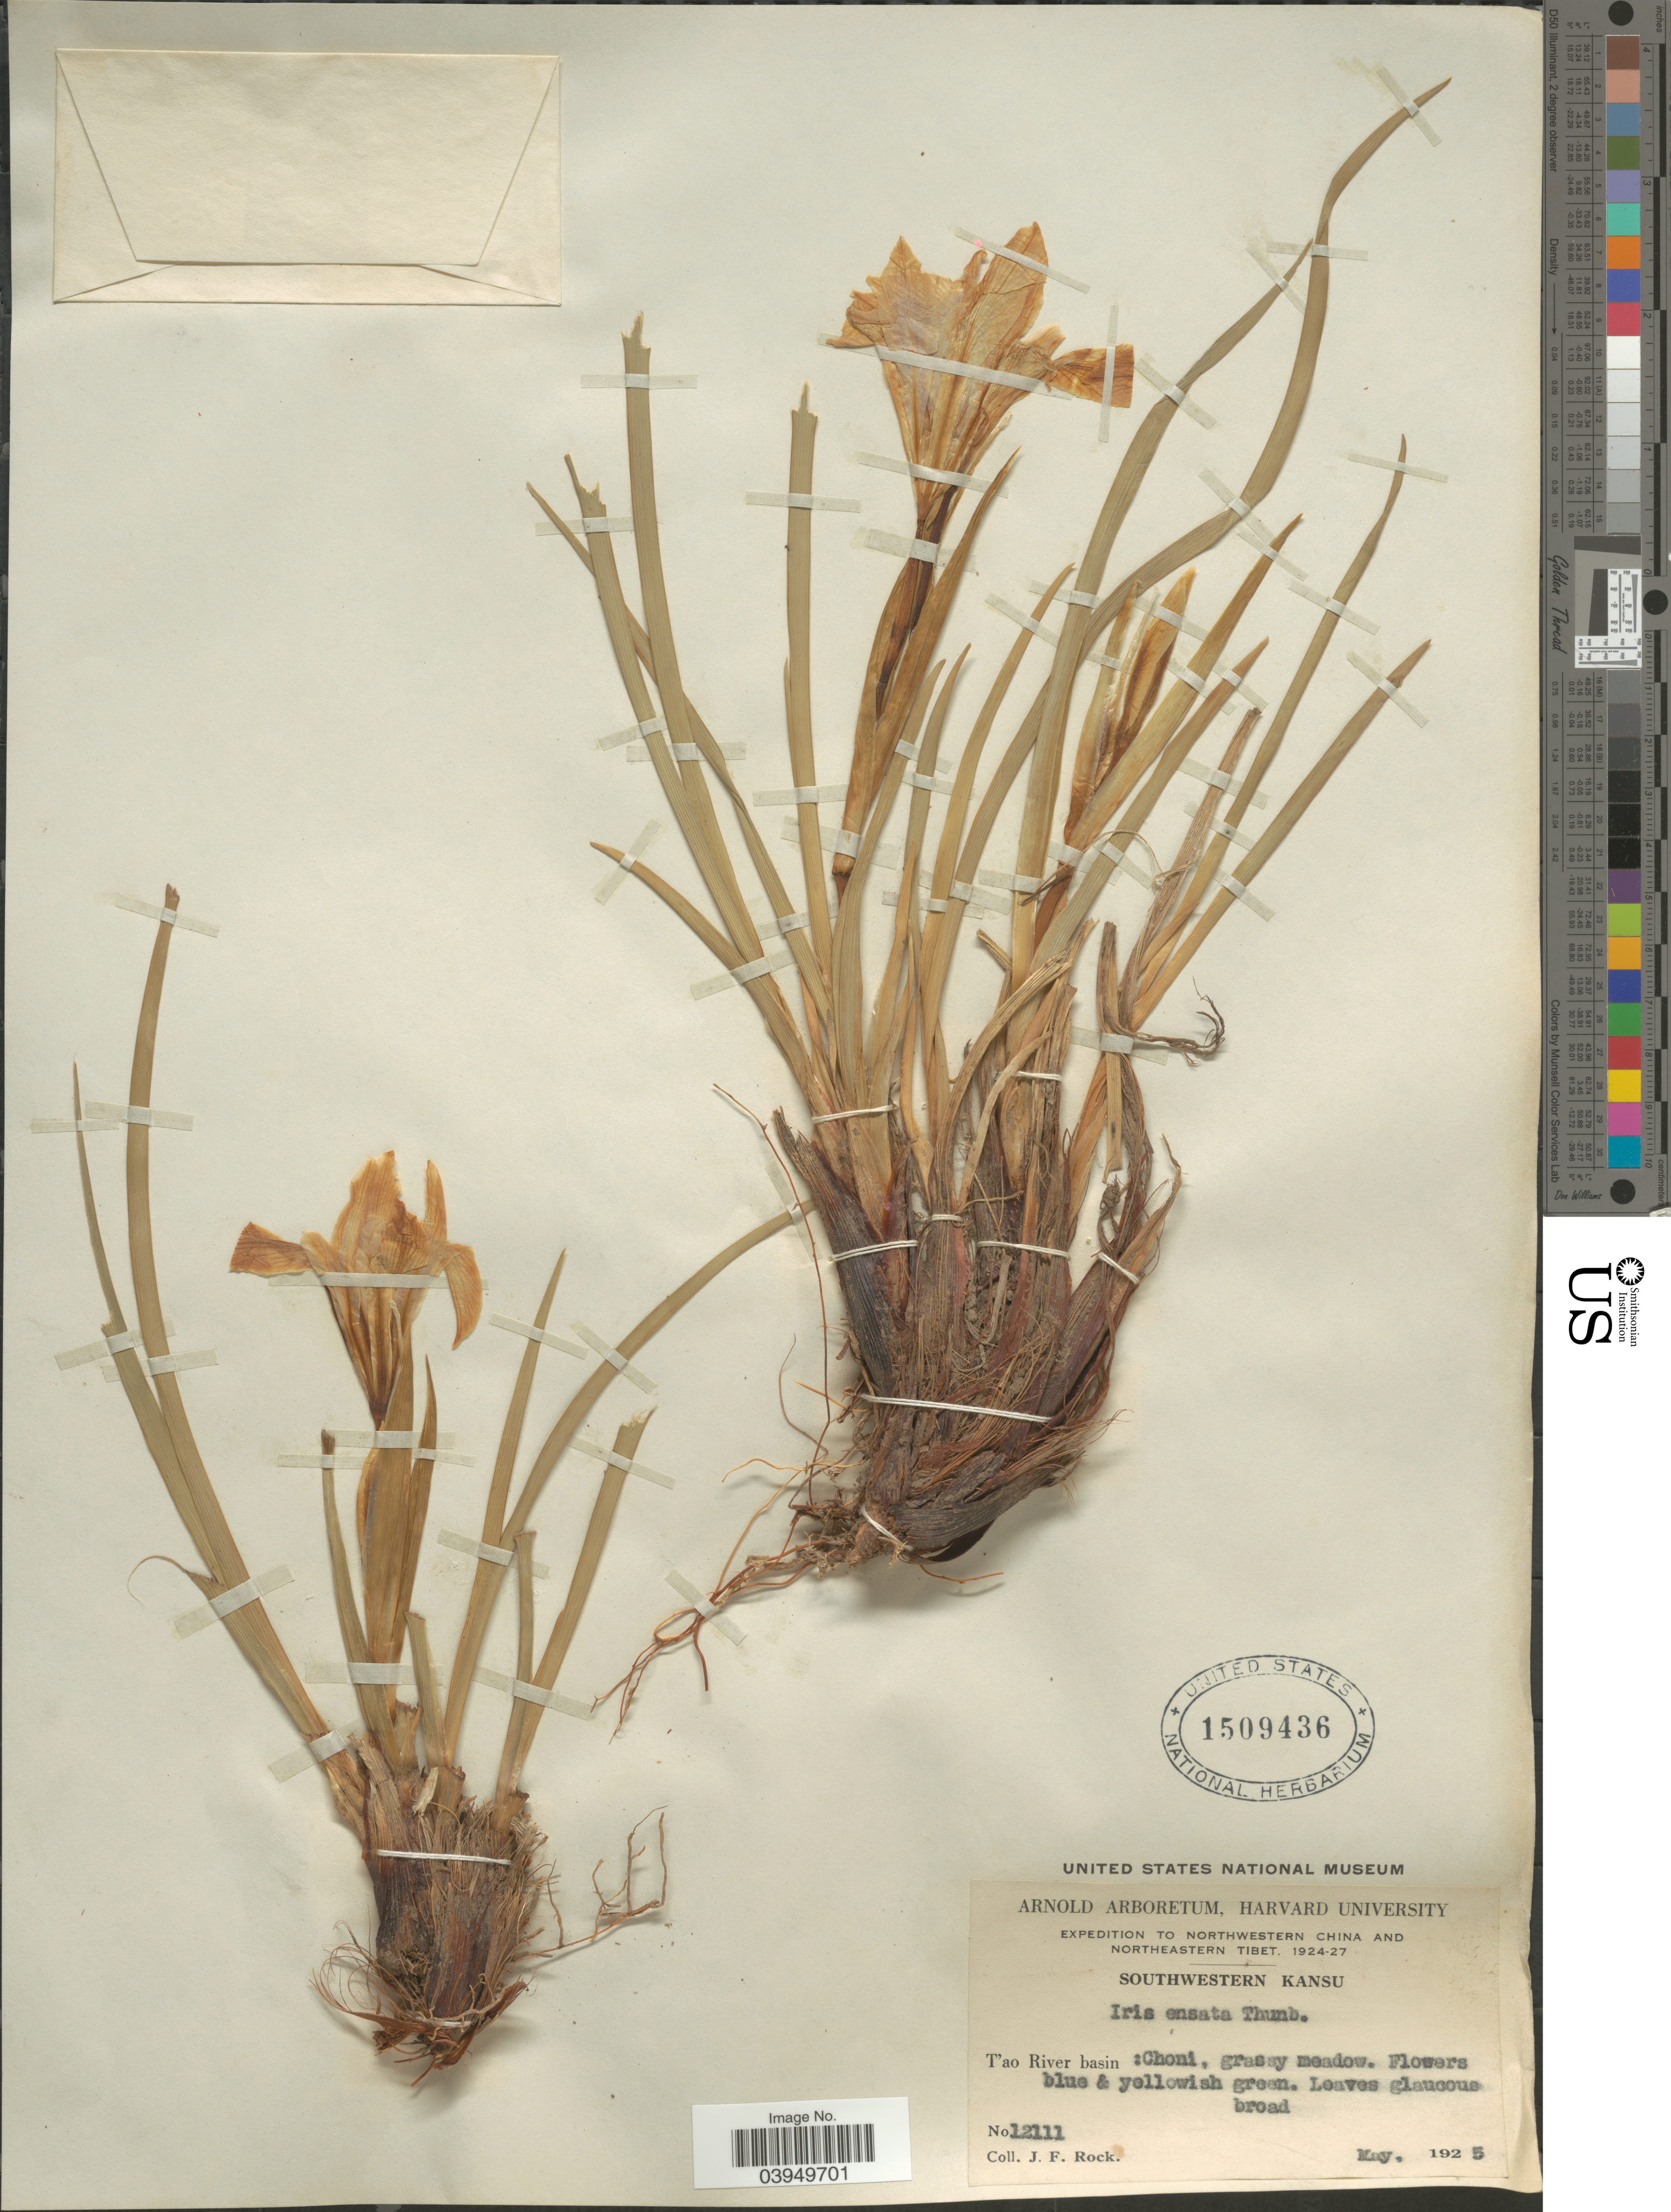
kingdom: Plantae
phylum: Tracheophyta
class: Liliopsida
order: Asparagales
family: Iridaceae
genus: Iris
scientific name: Iris ensata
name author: Thunb.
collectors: J. Rock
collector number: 12111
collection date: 1925-05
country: China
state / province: Gansu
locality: Northwestern China. Southwestern Kansu. T'ao River basin: Choni.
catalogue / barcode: US 1509436